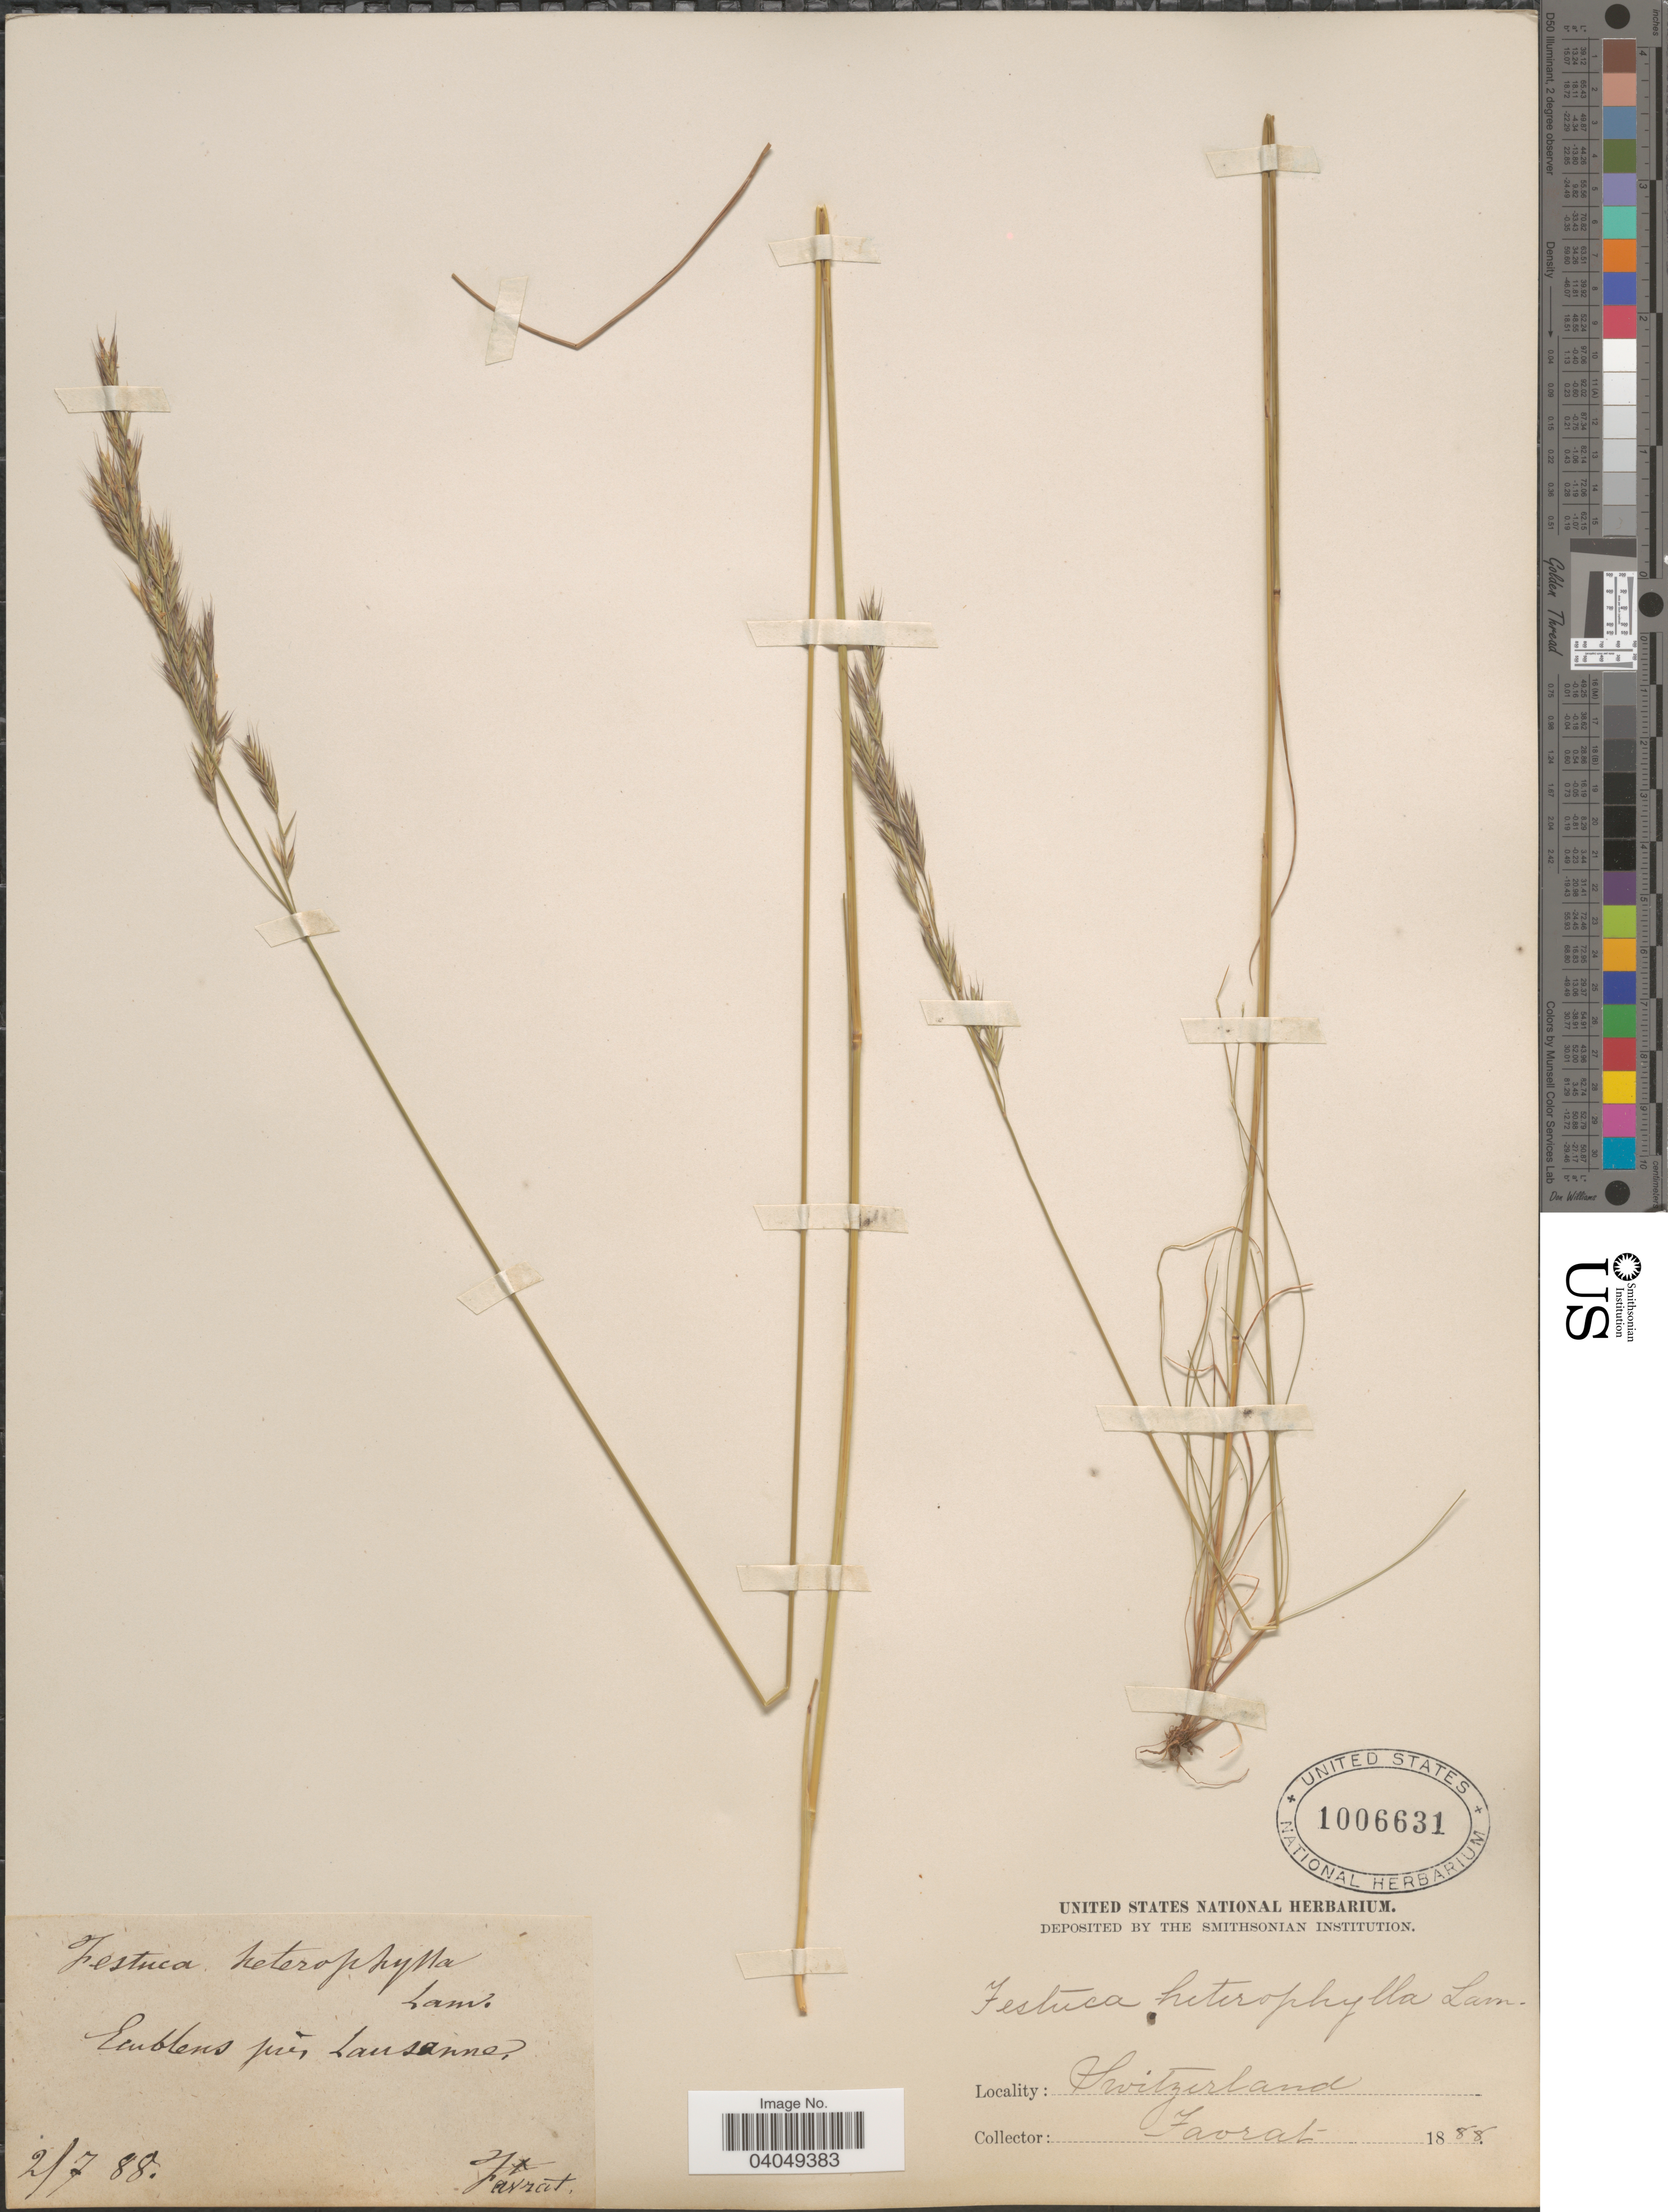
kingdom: Plantae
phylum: Tracheophyta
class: Liliopsida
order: Poales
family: Poaceae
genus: Festuca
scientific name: Festuca heterophylla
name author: Lam.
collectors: L. Favrat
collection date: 1888-07-02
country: Switzerland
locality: Emblens près Lausanne.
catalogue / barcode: US 1006631